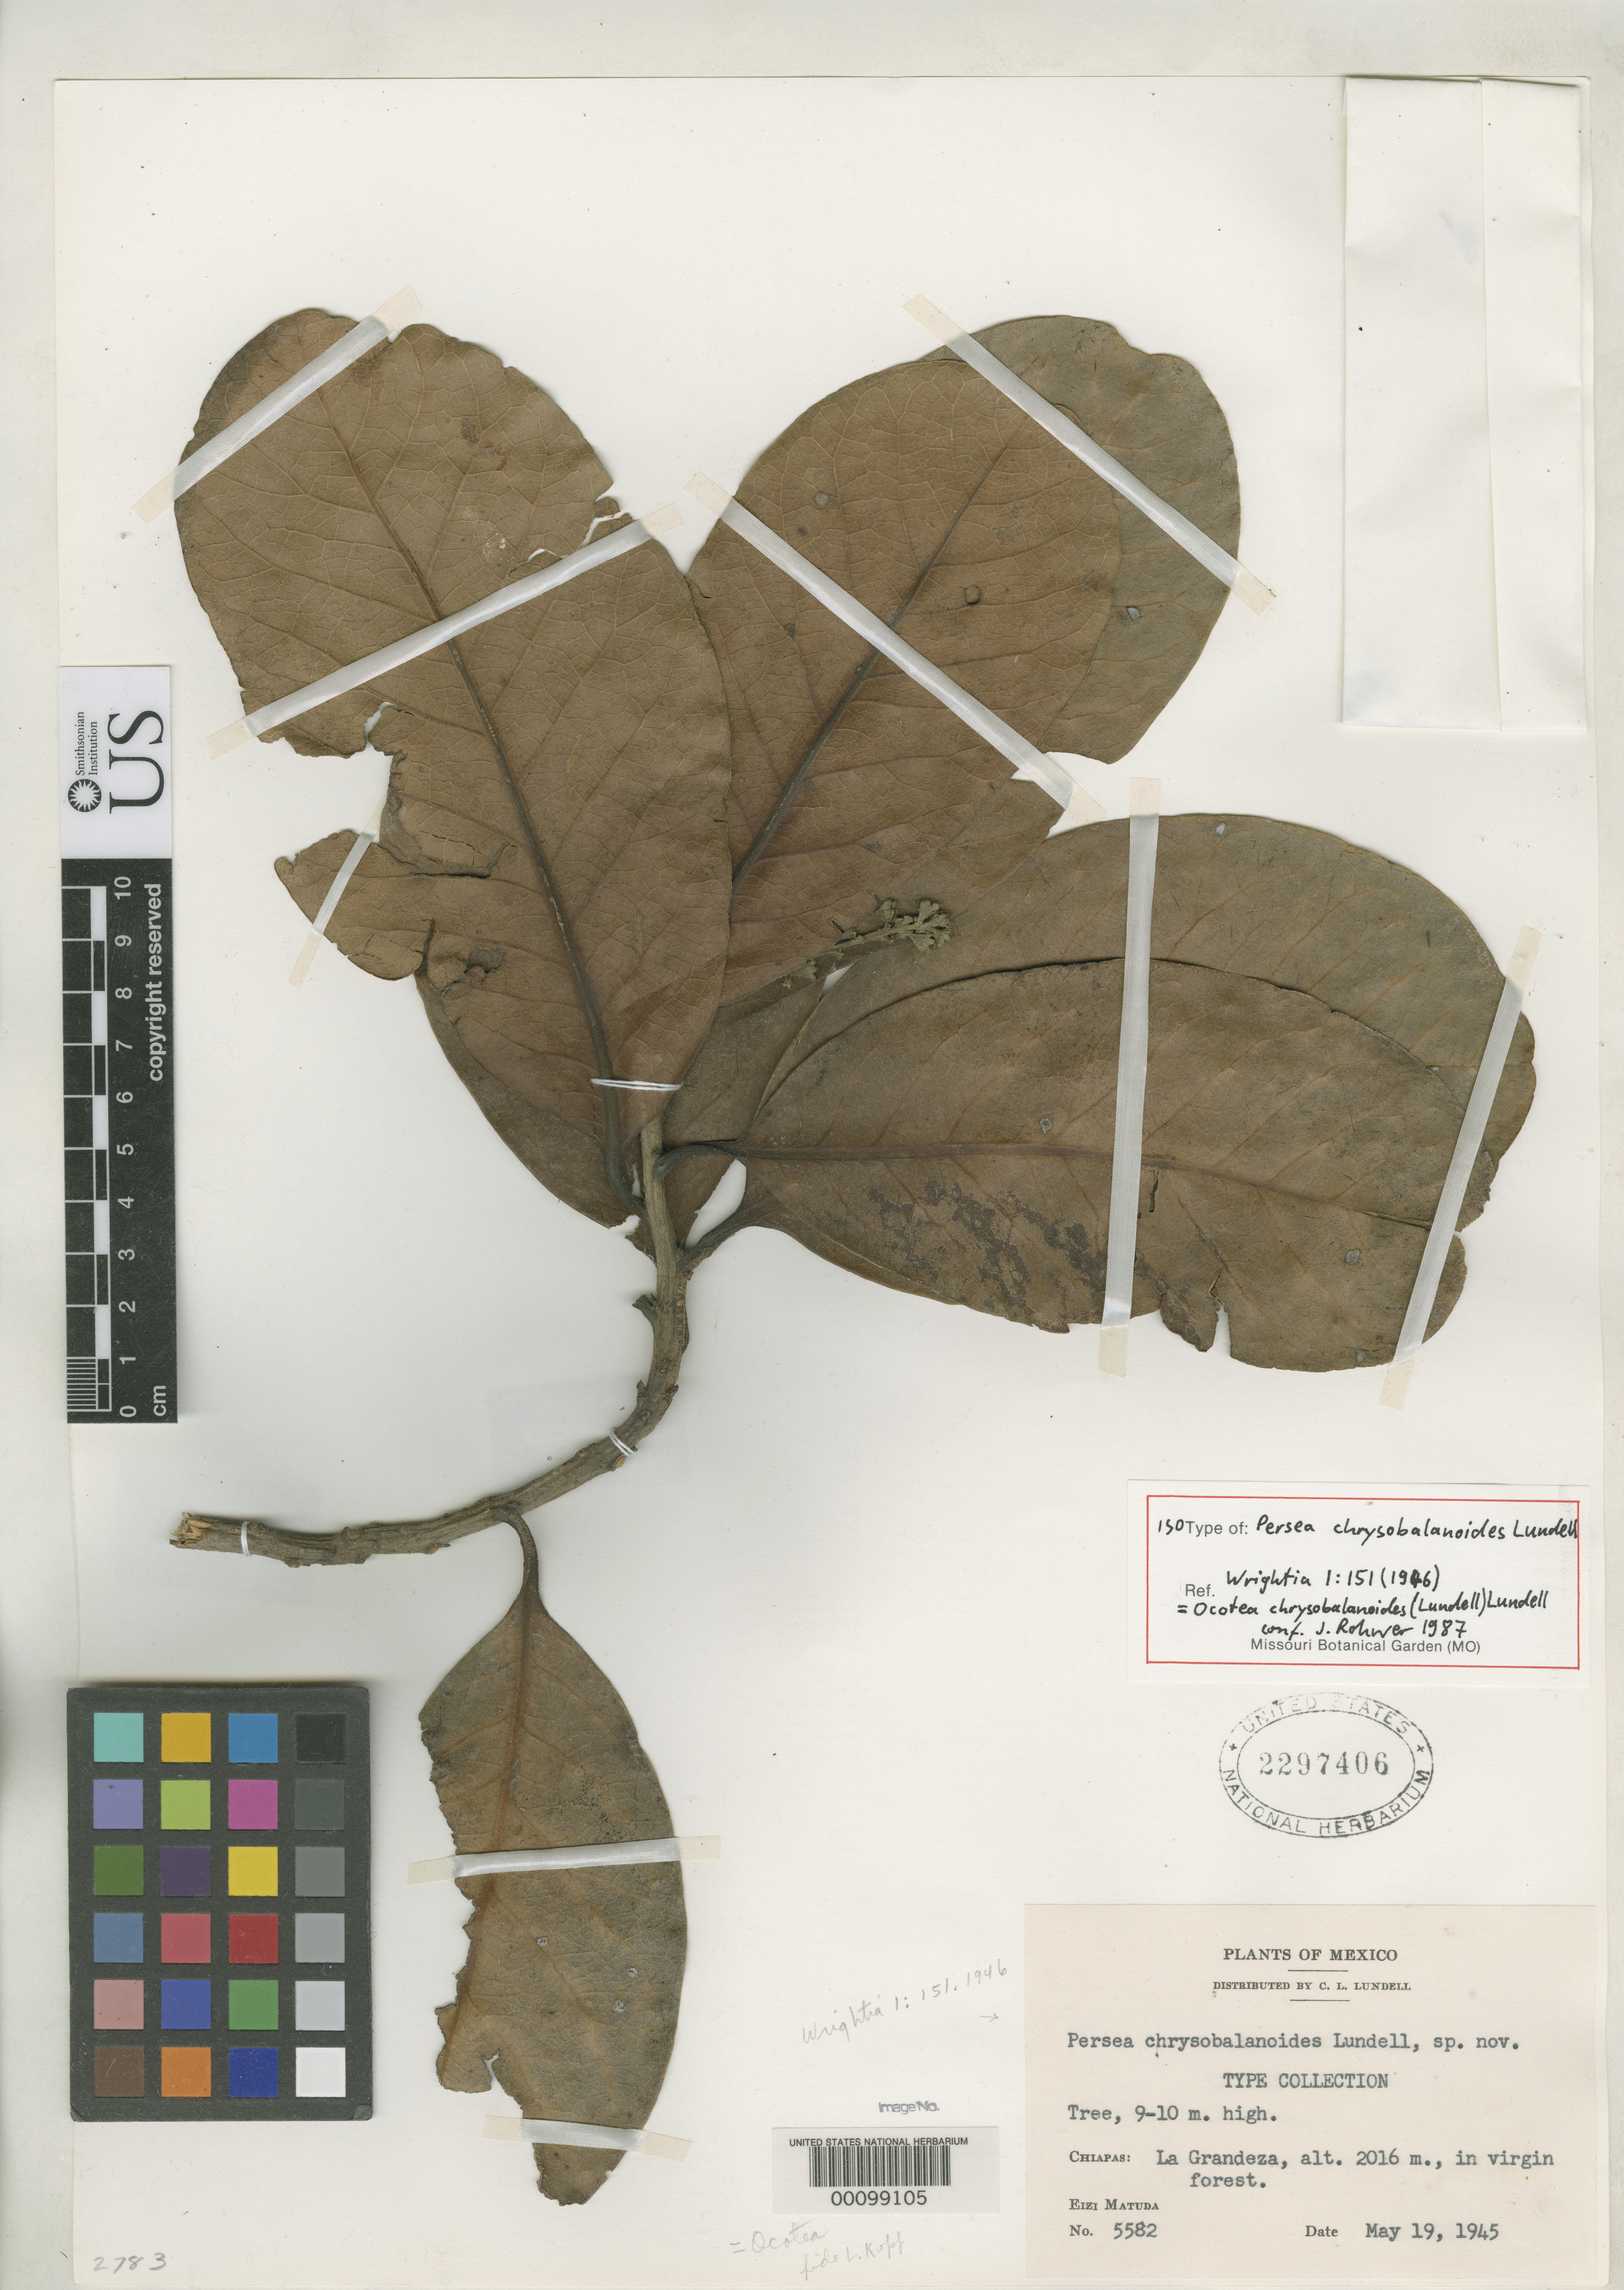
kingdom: Plantae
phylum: Tracheophyta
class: Magnoliopsida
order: Laurales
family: Lauraceae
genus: Persea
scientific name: Persea chrysobalanoides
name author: Lundell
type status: Isotype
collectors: E. Matuda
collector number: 5582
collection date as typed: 19 May 1945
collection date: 1945-05-19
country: Mexico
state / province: Chiapas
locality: La Grandeza.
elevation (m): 2016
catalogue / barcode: US 2297406